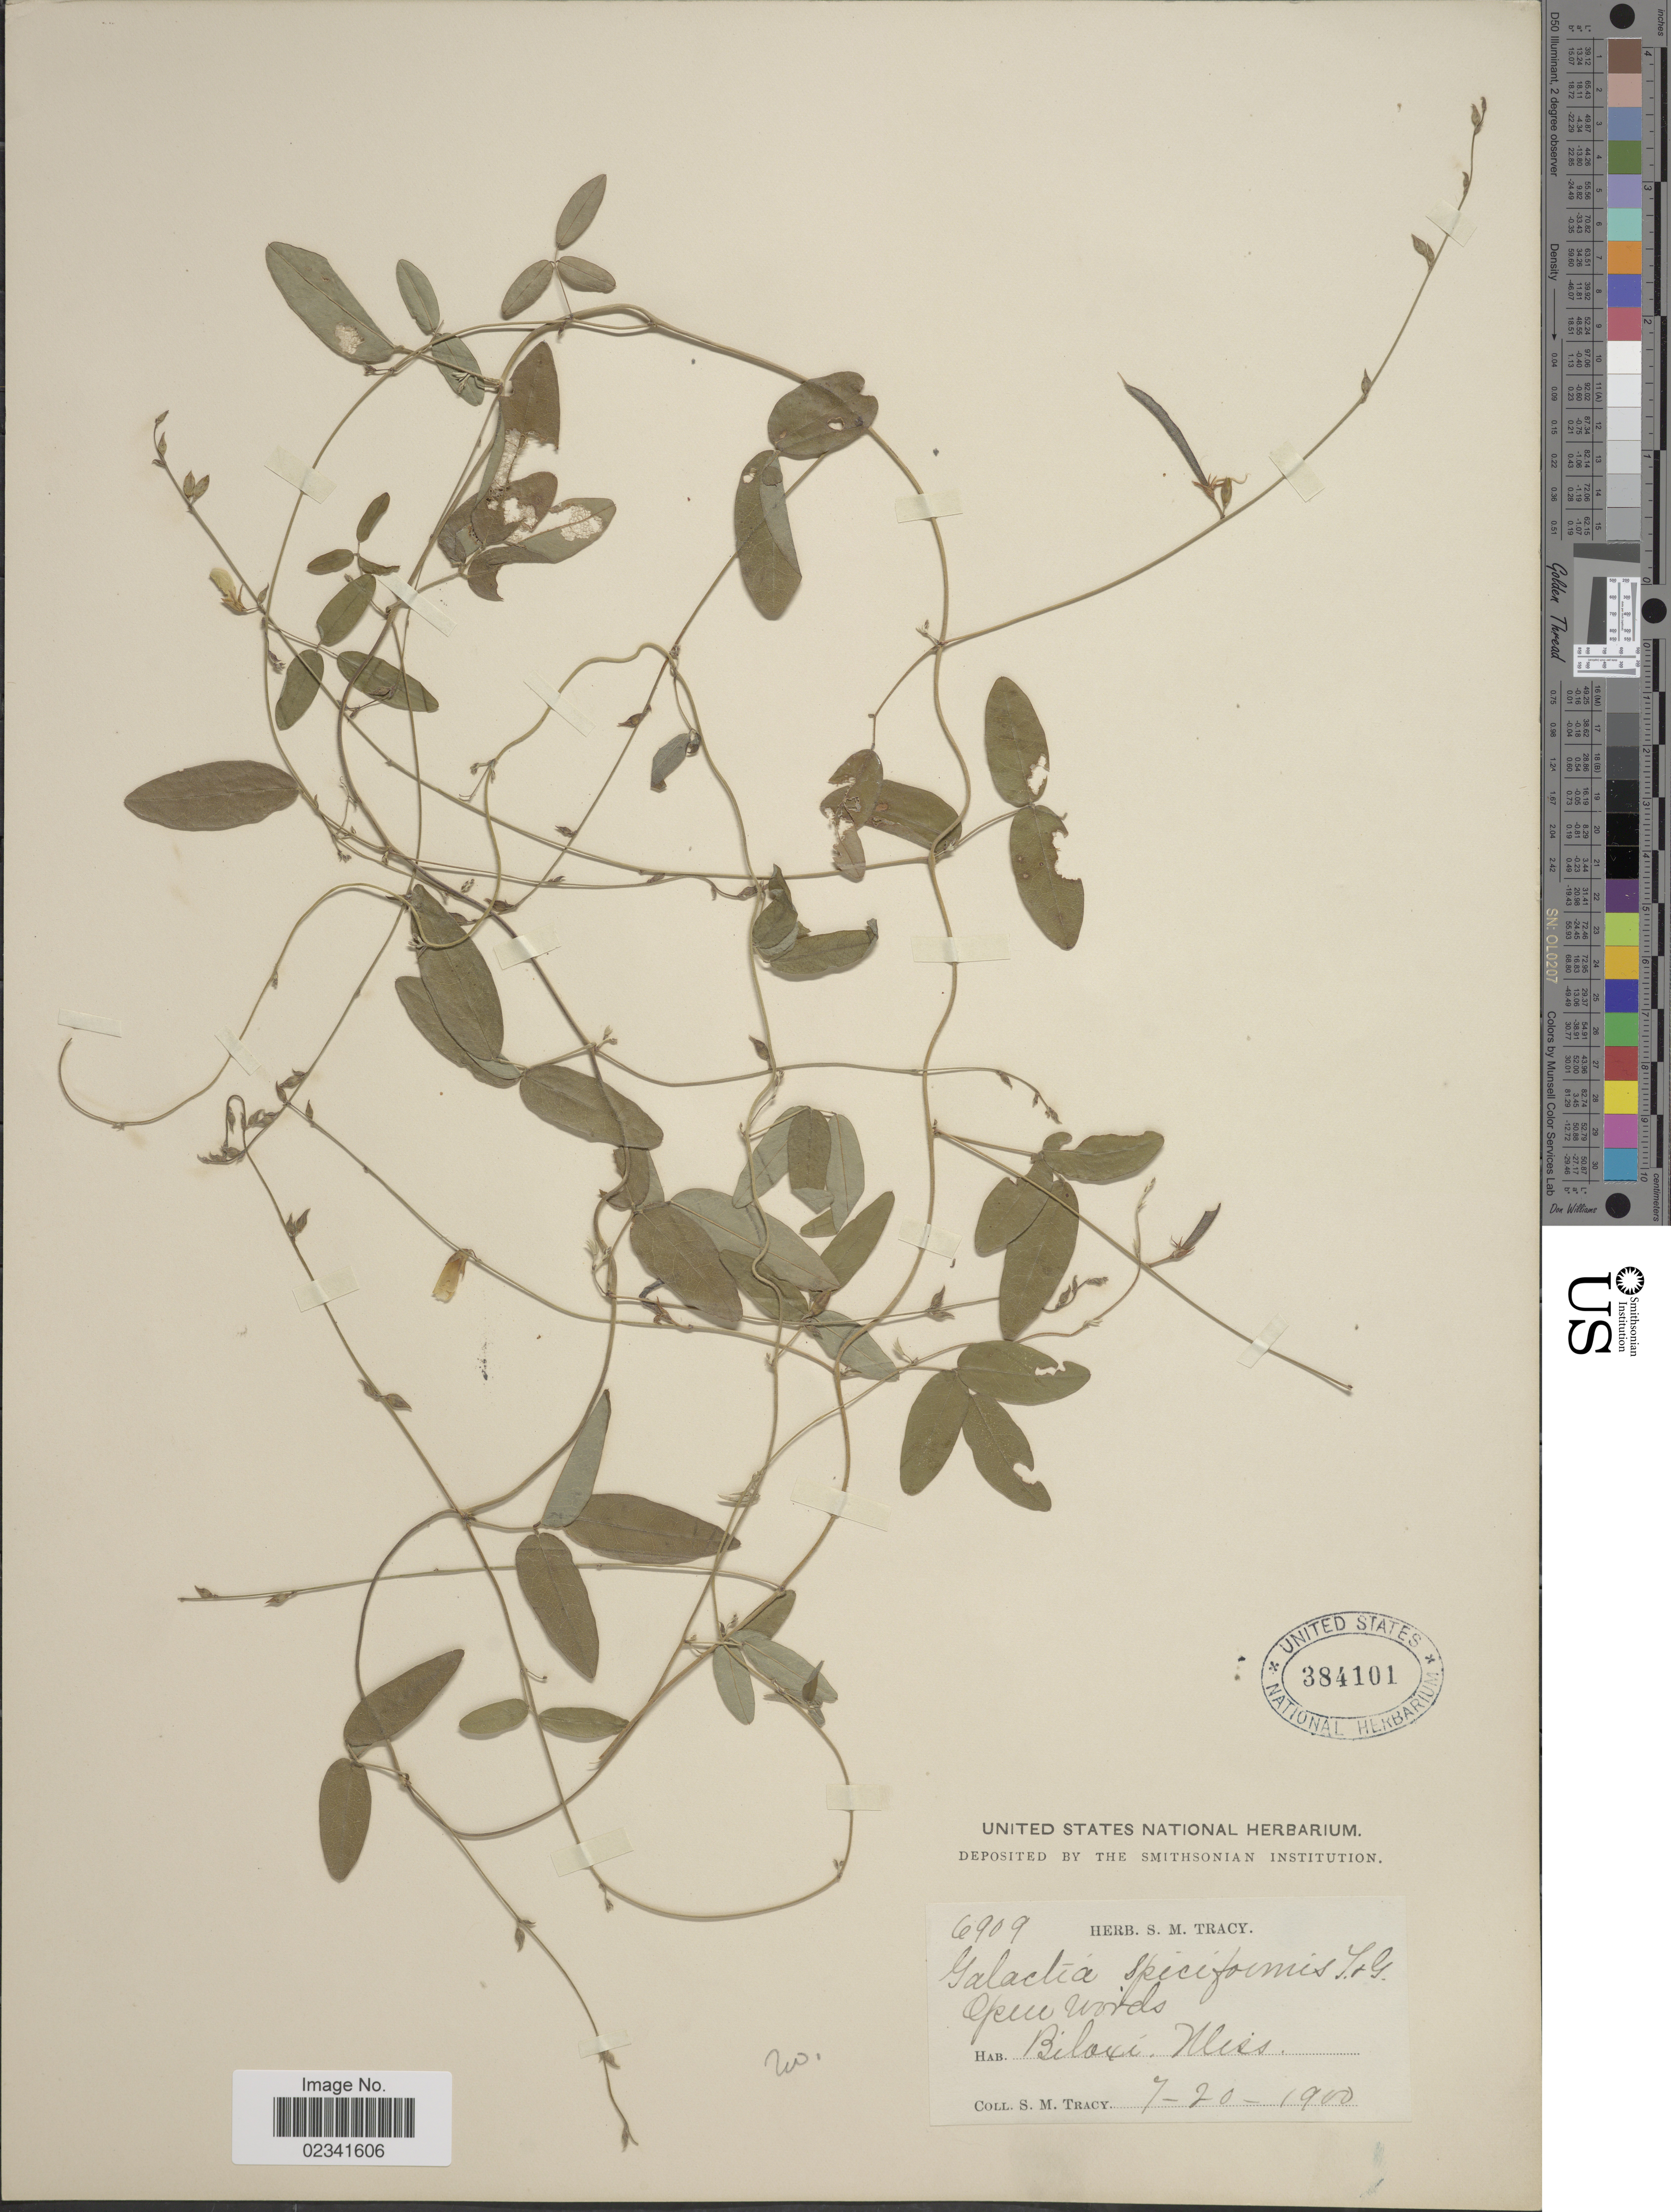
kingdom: Plantae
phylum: Tracheophyta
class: Magnoliopsida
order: Fabales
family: Fabaceae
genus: Galactia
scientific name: Galactia macreei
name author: M.A. Curtis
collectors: S. M. Tracy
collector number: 6909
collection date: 1900-07-20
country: United States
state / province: Mississippi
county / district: Harrison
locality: Biloxi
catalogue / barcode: US 384101